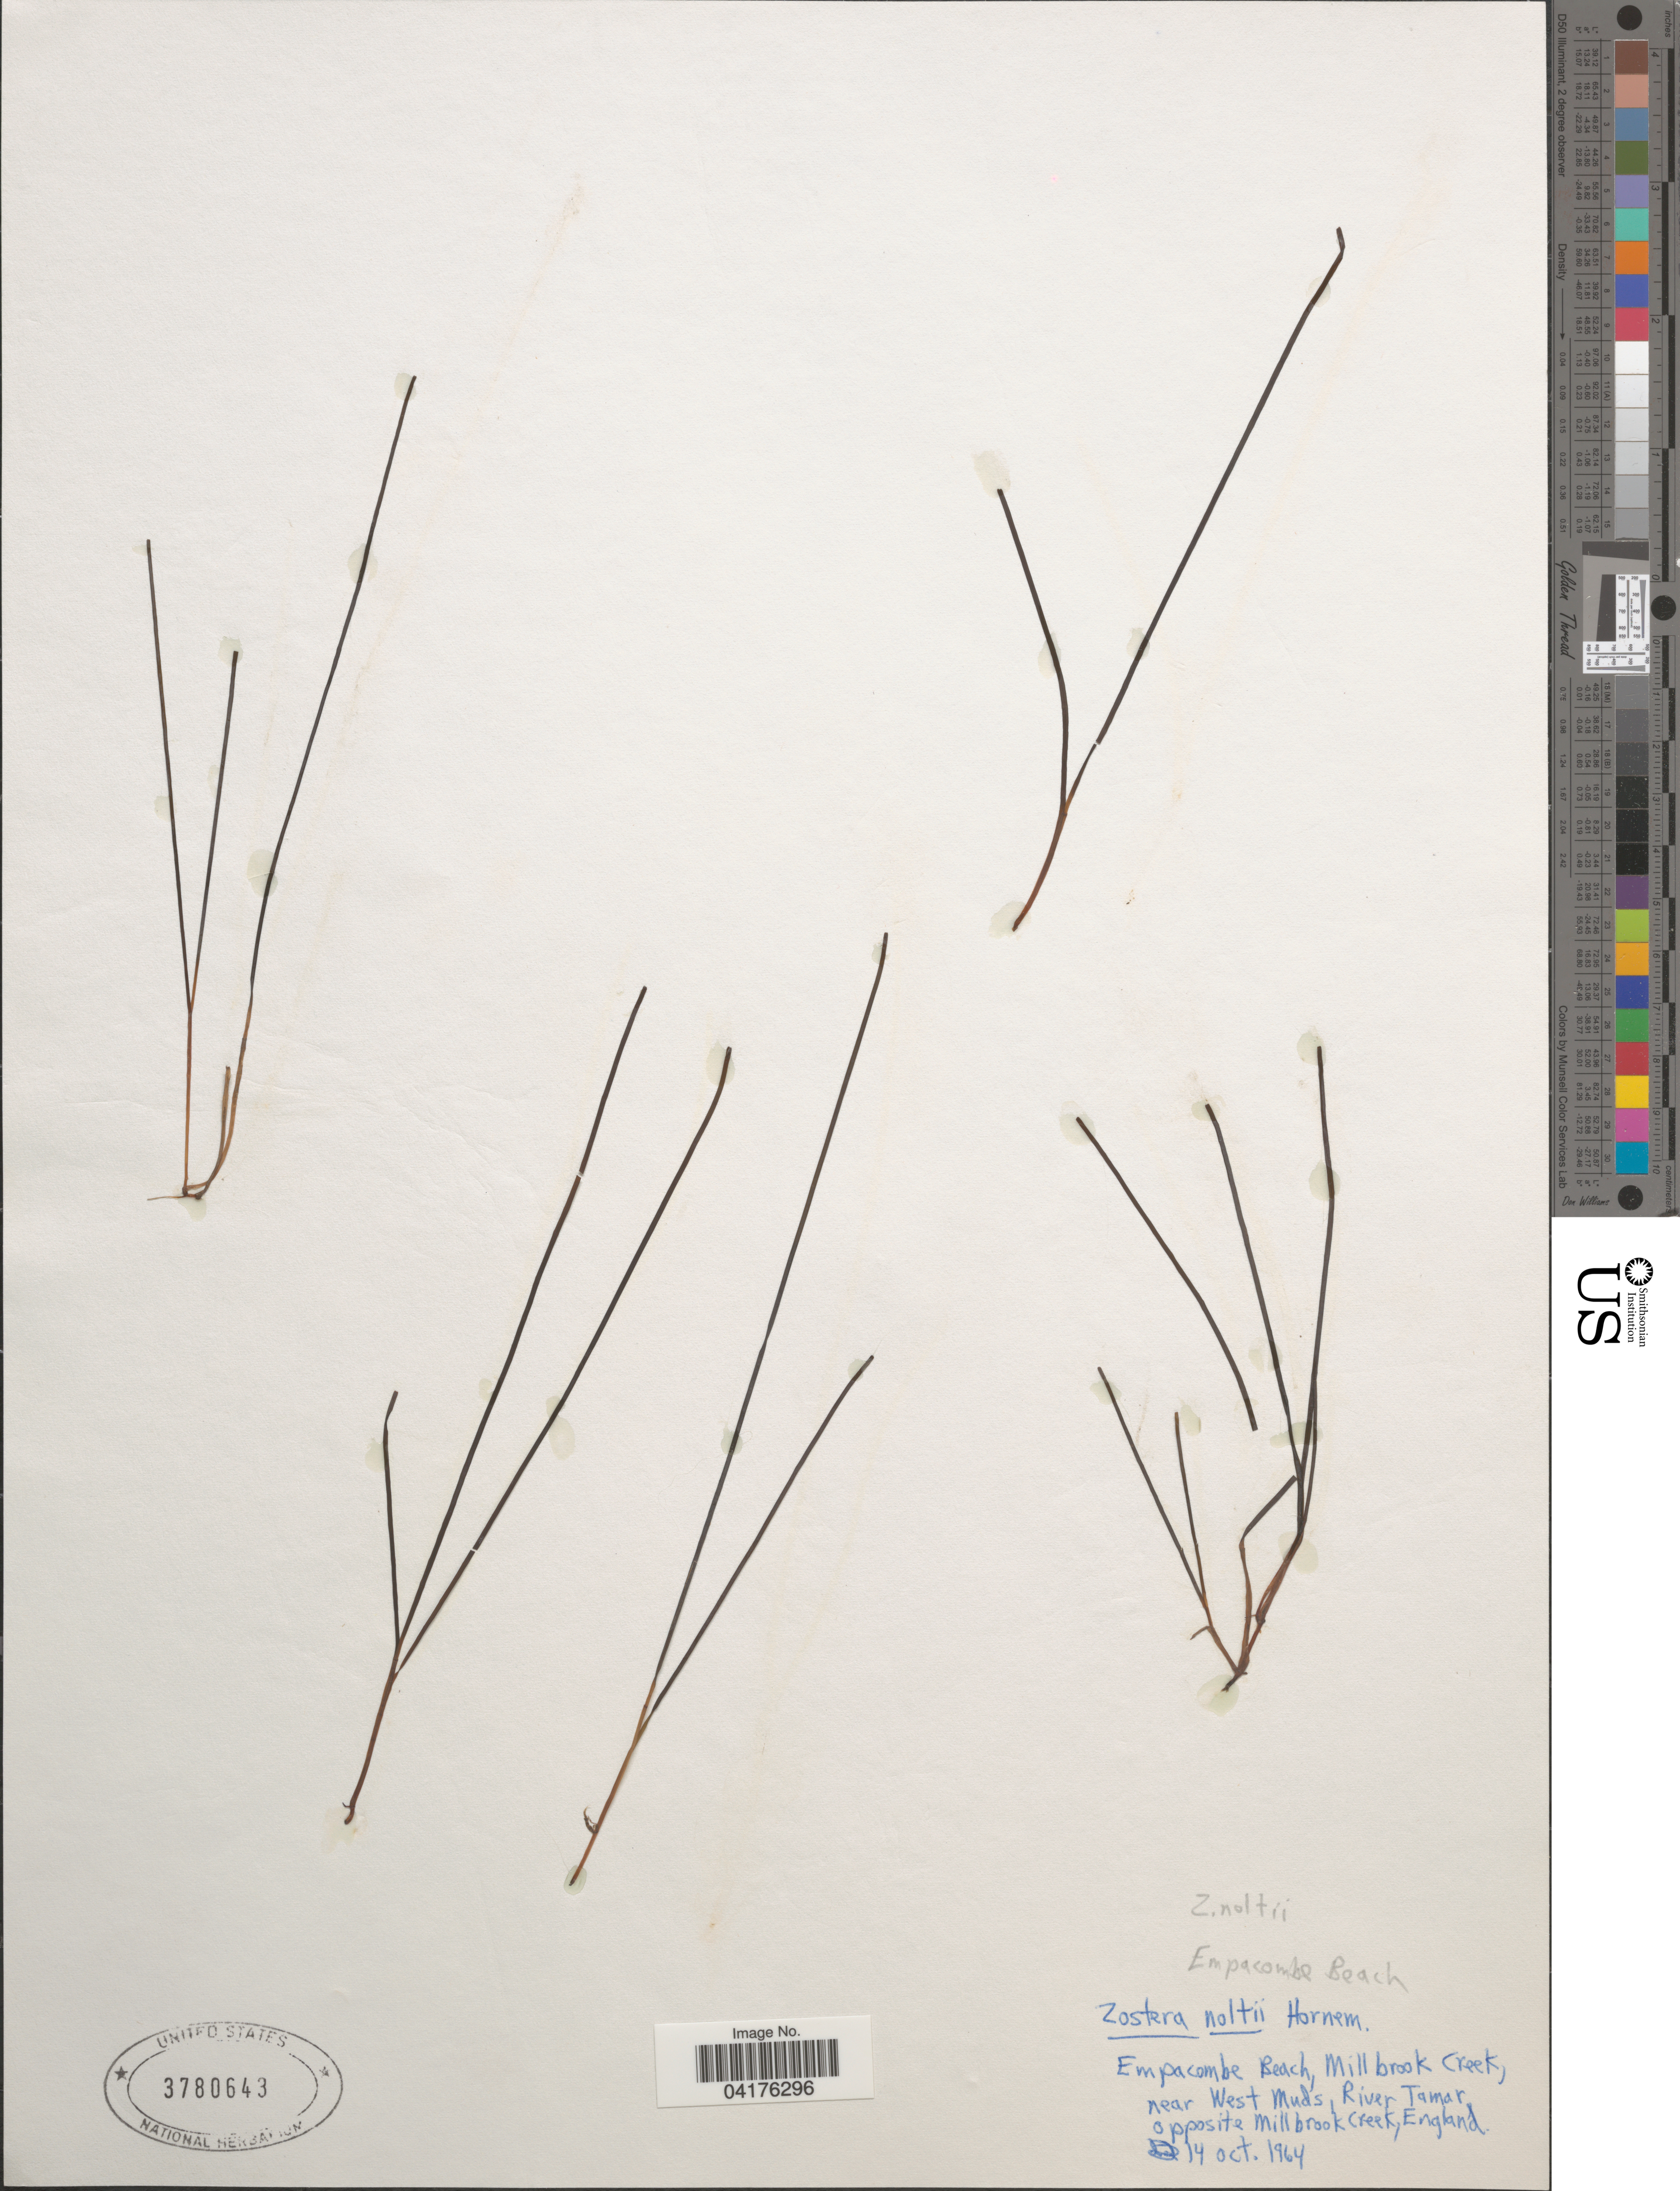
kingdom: Plantae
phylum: Tracheophyta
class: Liliopsida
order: Alismatales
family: Zosteraceae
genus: Zostera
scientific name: Zostera noltii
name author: Hornem.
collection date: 1964-10-14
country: United Kingdom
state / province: England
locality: Empacombe Beach, Millbrook Creek, near West Muds, River Tamar, opposite Millbrook Creek.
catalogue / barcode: US 3780643